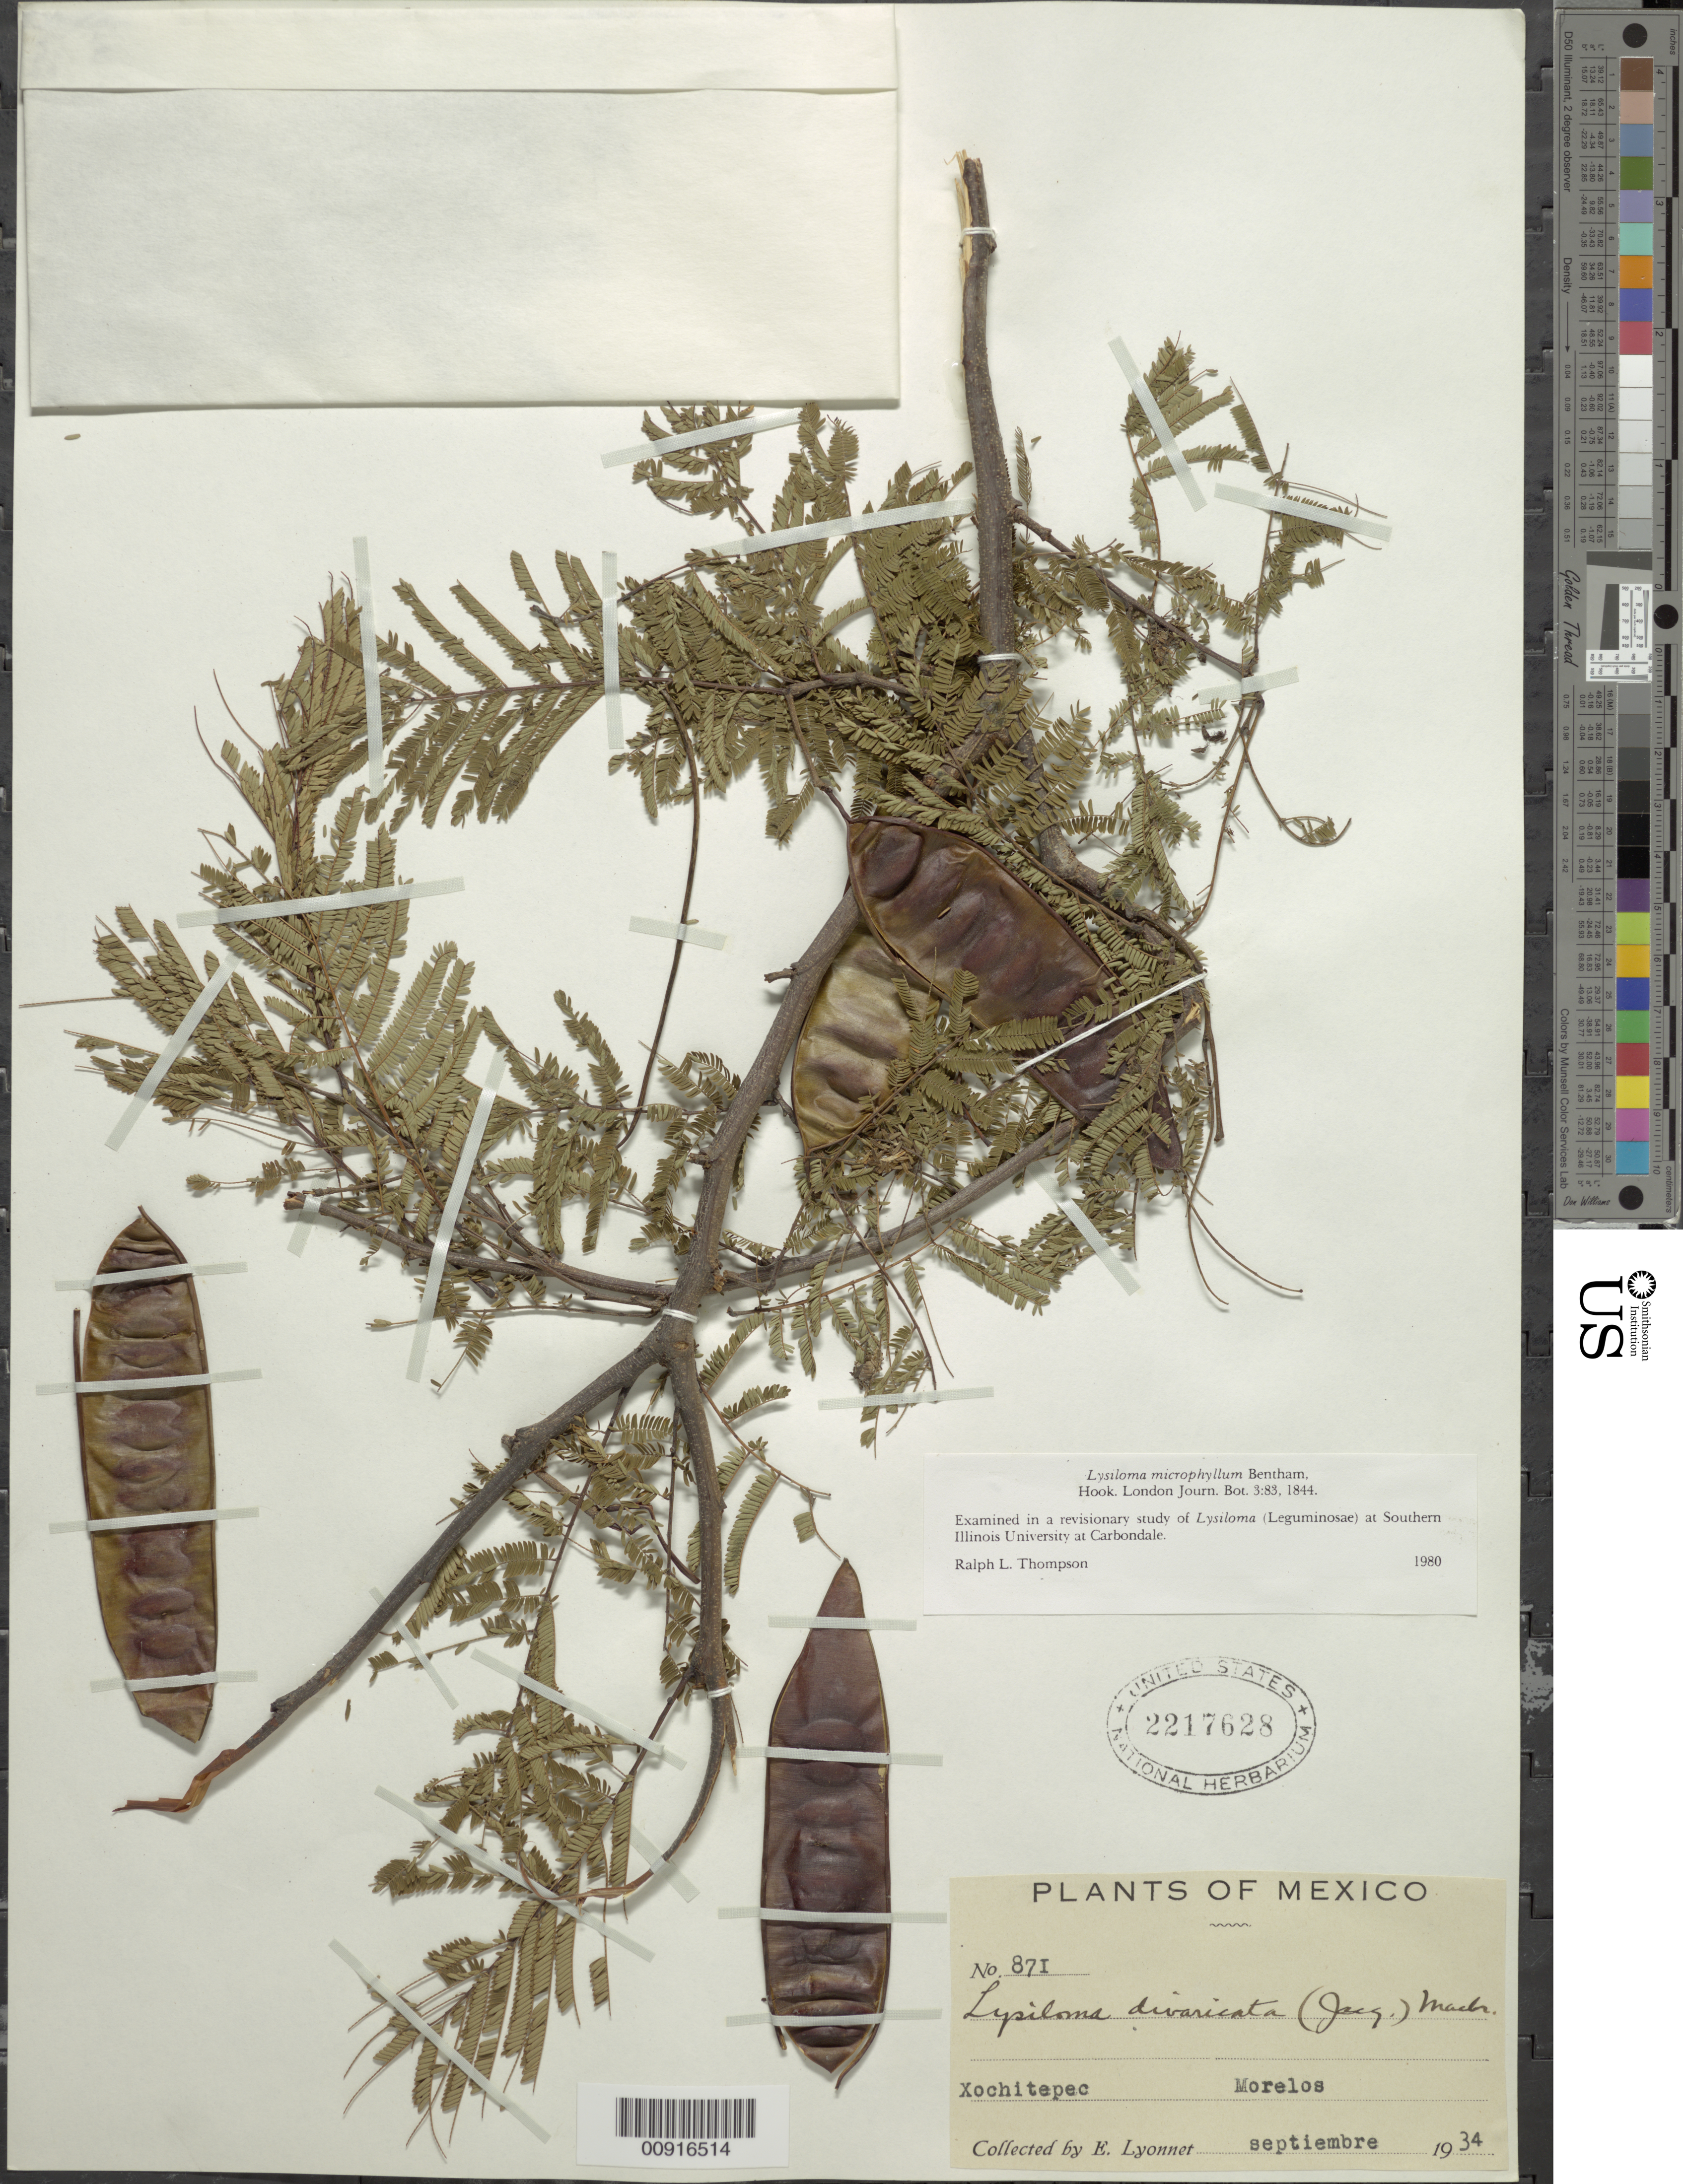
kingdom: Plantae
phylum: Tracheophyta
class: Magnoliopsida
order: Fabales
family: Fabaceae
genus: Lysiloma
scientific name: Lysiloma microphyllum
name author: Benth.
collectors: Bro. E. Lyonnet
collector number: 871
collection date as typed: Sep 1934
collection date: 1934-09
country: Mexico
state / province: Morelos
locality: Xochitepec, Morelos.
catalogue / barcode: US 2217628